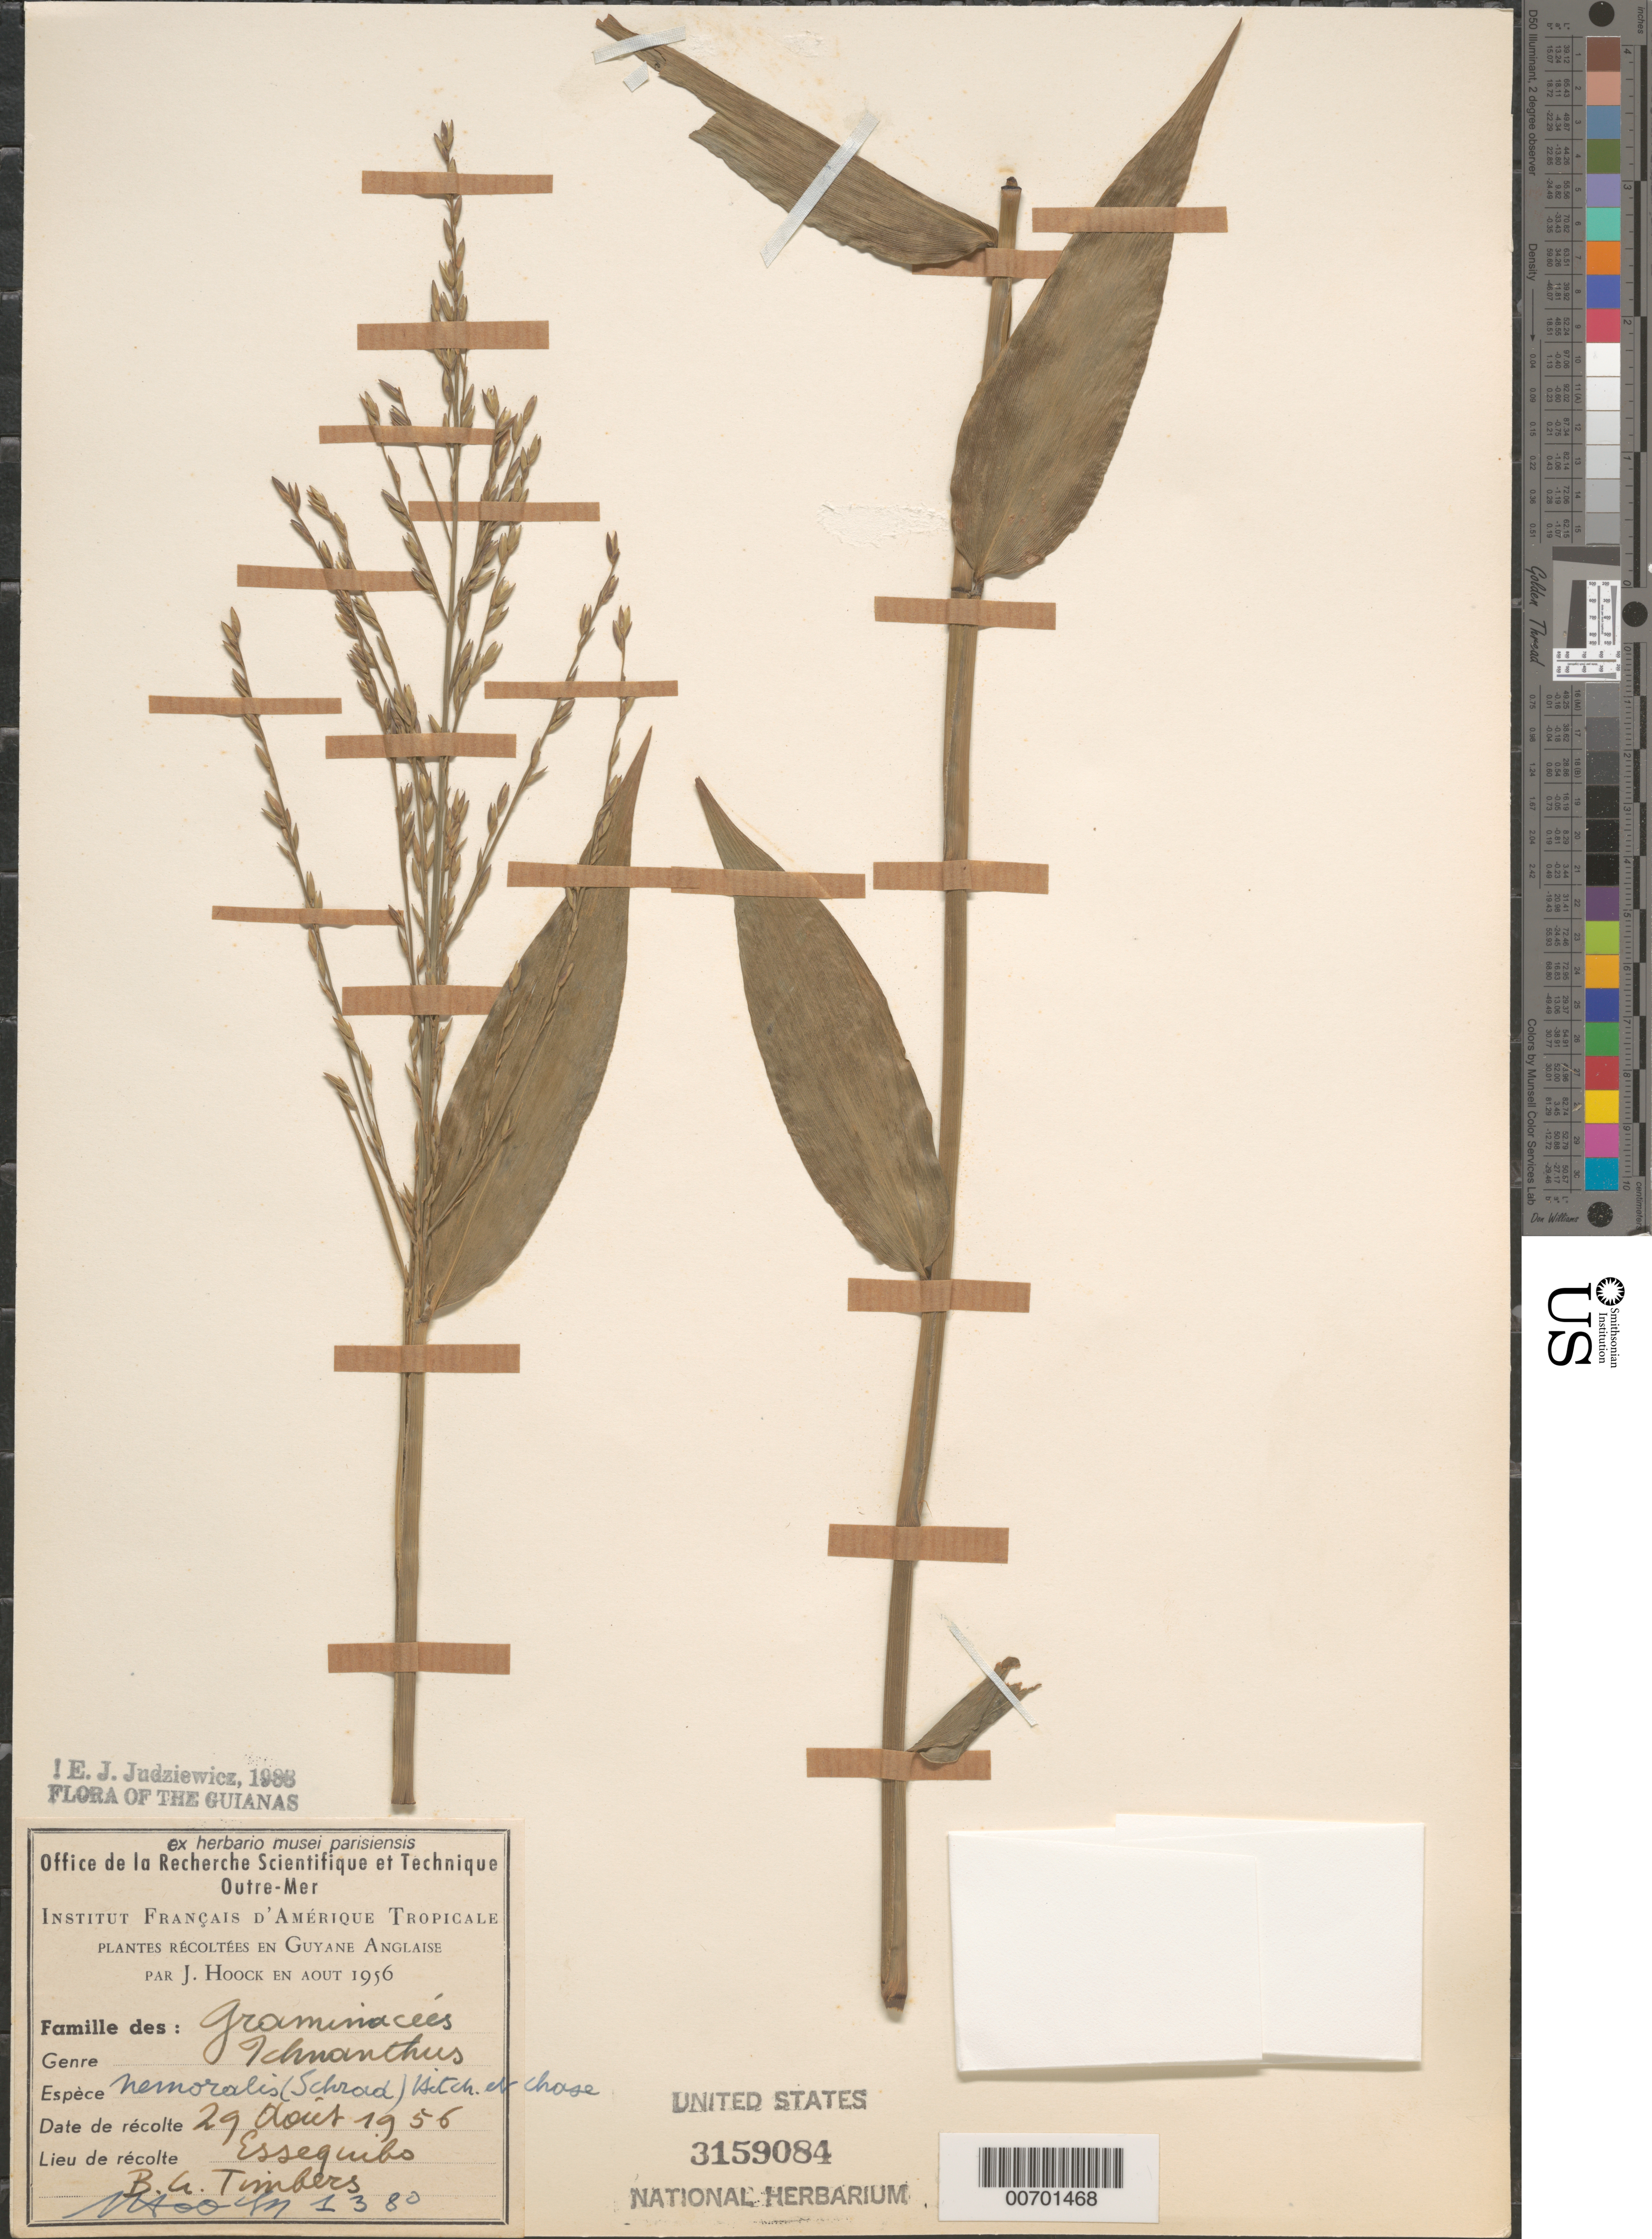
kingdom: Plantae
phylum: Tracheophyta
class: Liliopsida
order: Poales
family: Poaceae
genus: Ichnanthus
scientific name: Ichnanthus nemoralis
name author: (Schrad.) Hitchc. & Chase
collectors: J. Hoock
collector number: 1380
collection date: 1956-08-29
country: French Guiana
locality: The Guianas. [unsure placement] Essequibo B. A. Timbers.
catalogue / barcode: US 3159084